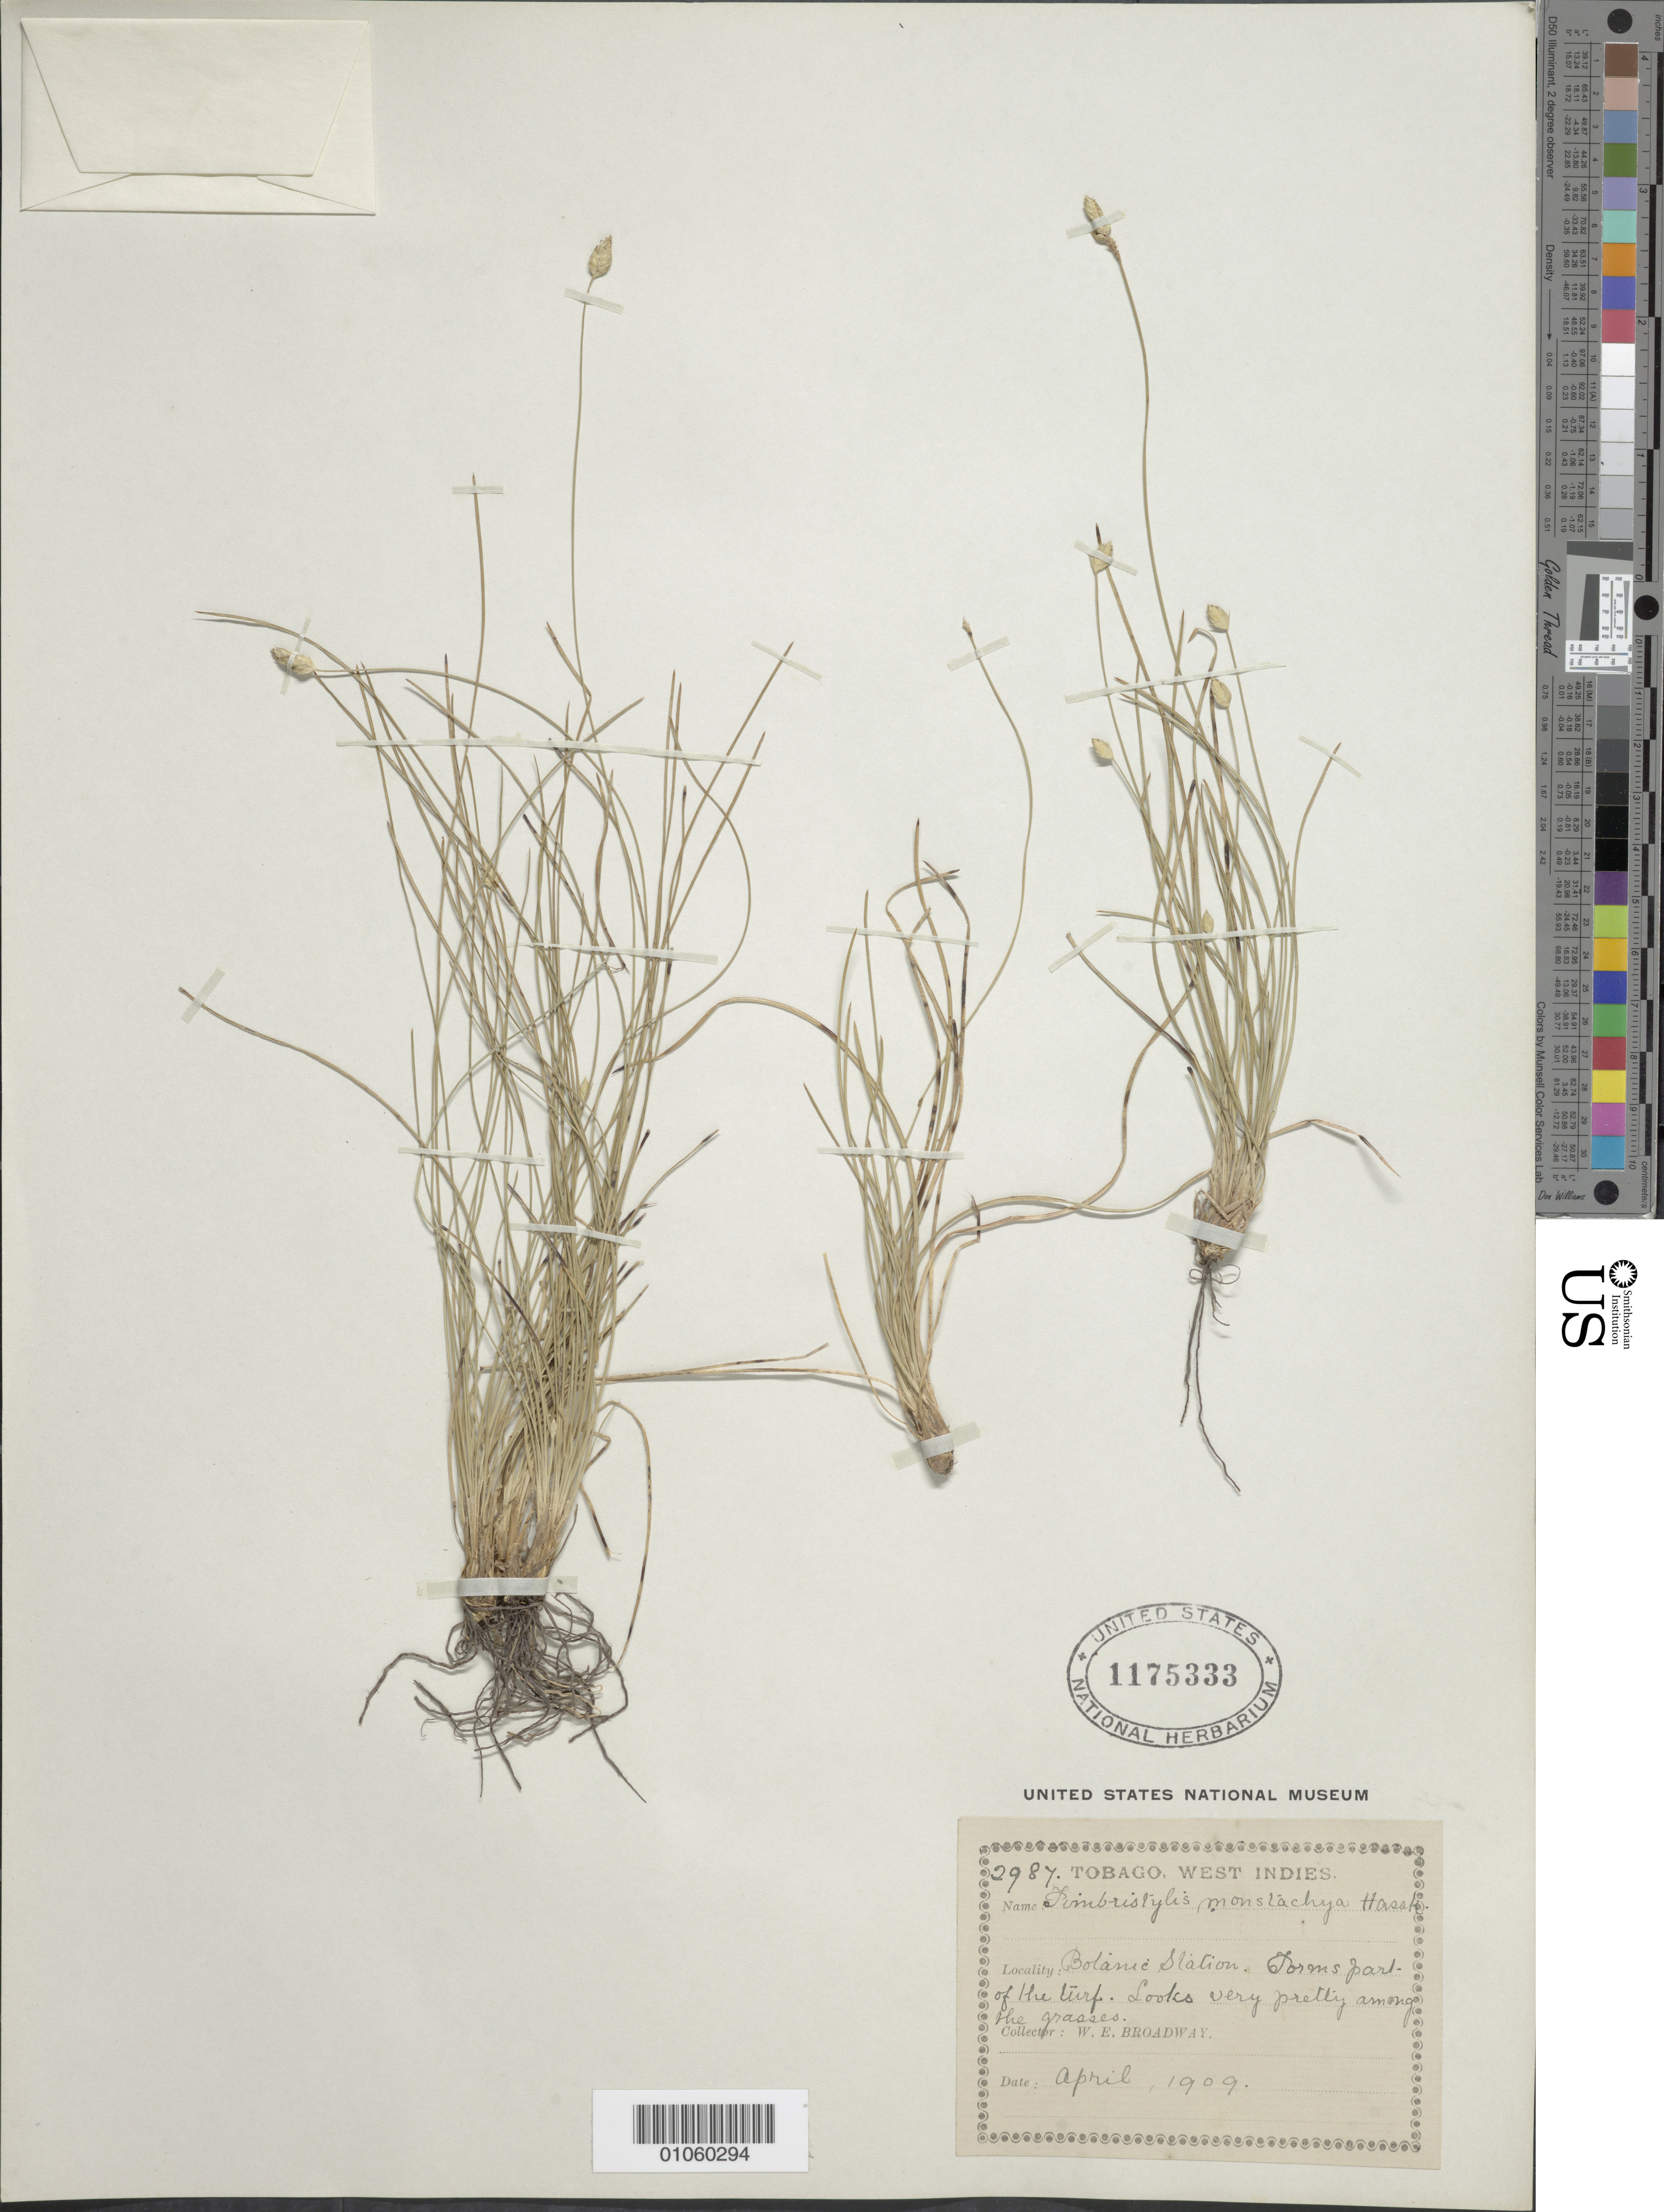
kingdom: Plantae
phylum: Tracheophyta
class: Liliopsida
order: Poales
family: Cyperaceae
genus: Abildgaardia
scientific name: Abildgaardia ovata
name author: (Burm. f.) Kral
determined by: Strong, Mark T., (BOT), Smithsonian Institution - National Museum of Natural History (UNITED STATES)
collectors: W. E. Broadway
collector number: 2987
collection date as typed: Apr 1909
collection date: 1909-04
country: Trinidad and Tobago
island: Tobago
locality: Botanic Station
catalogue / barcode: US 1175333